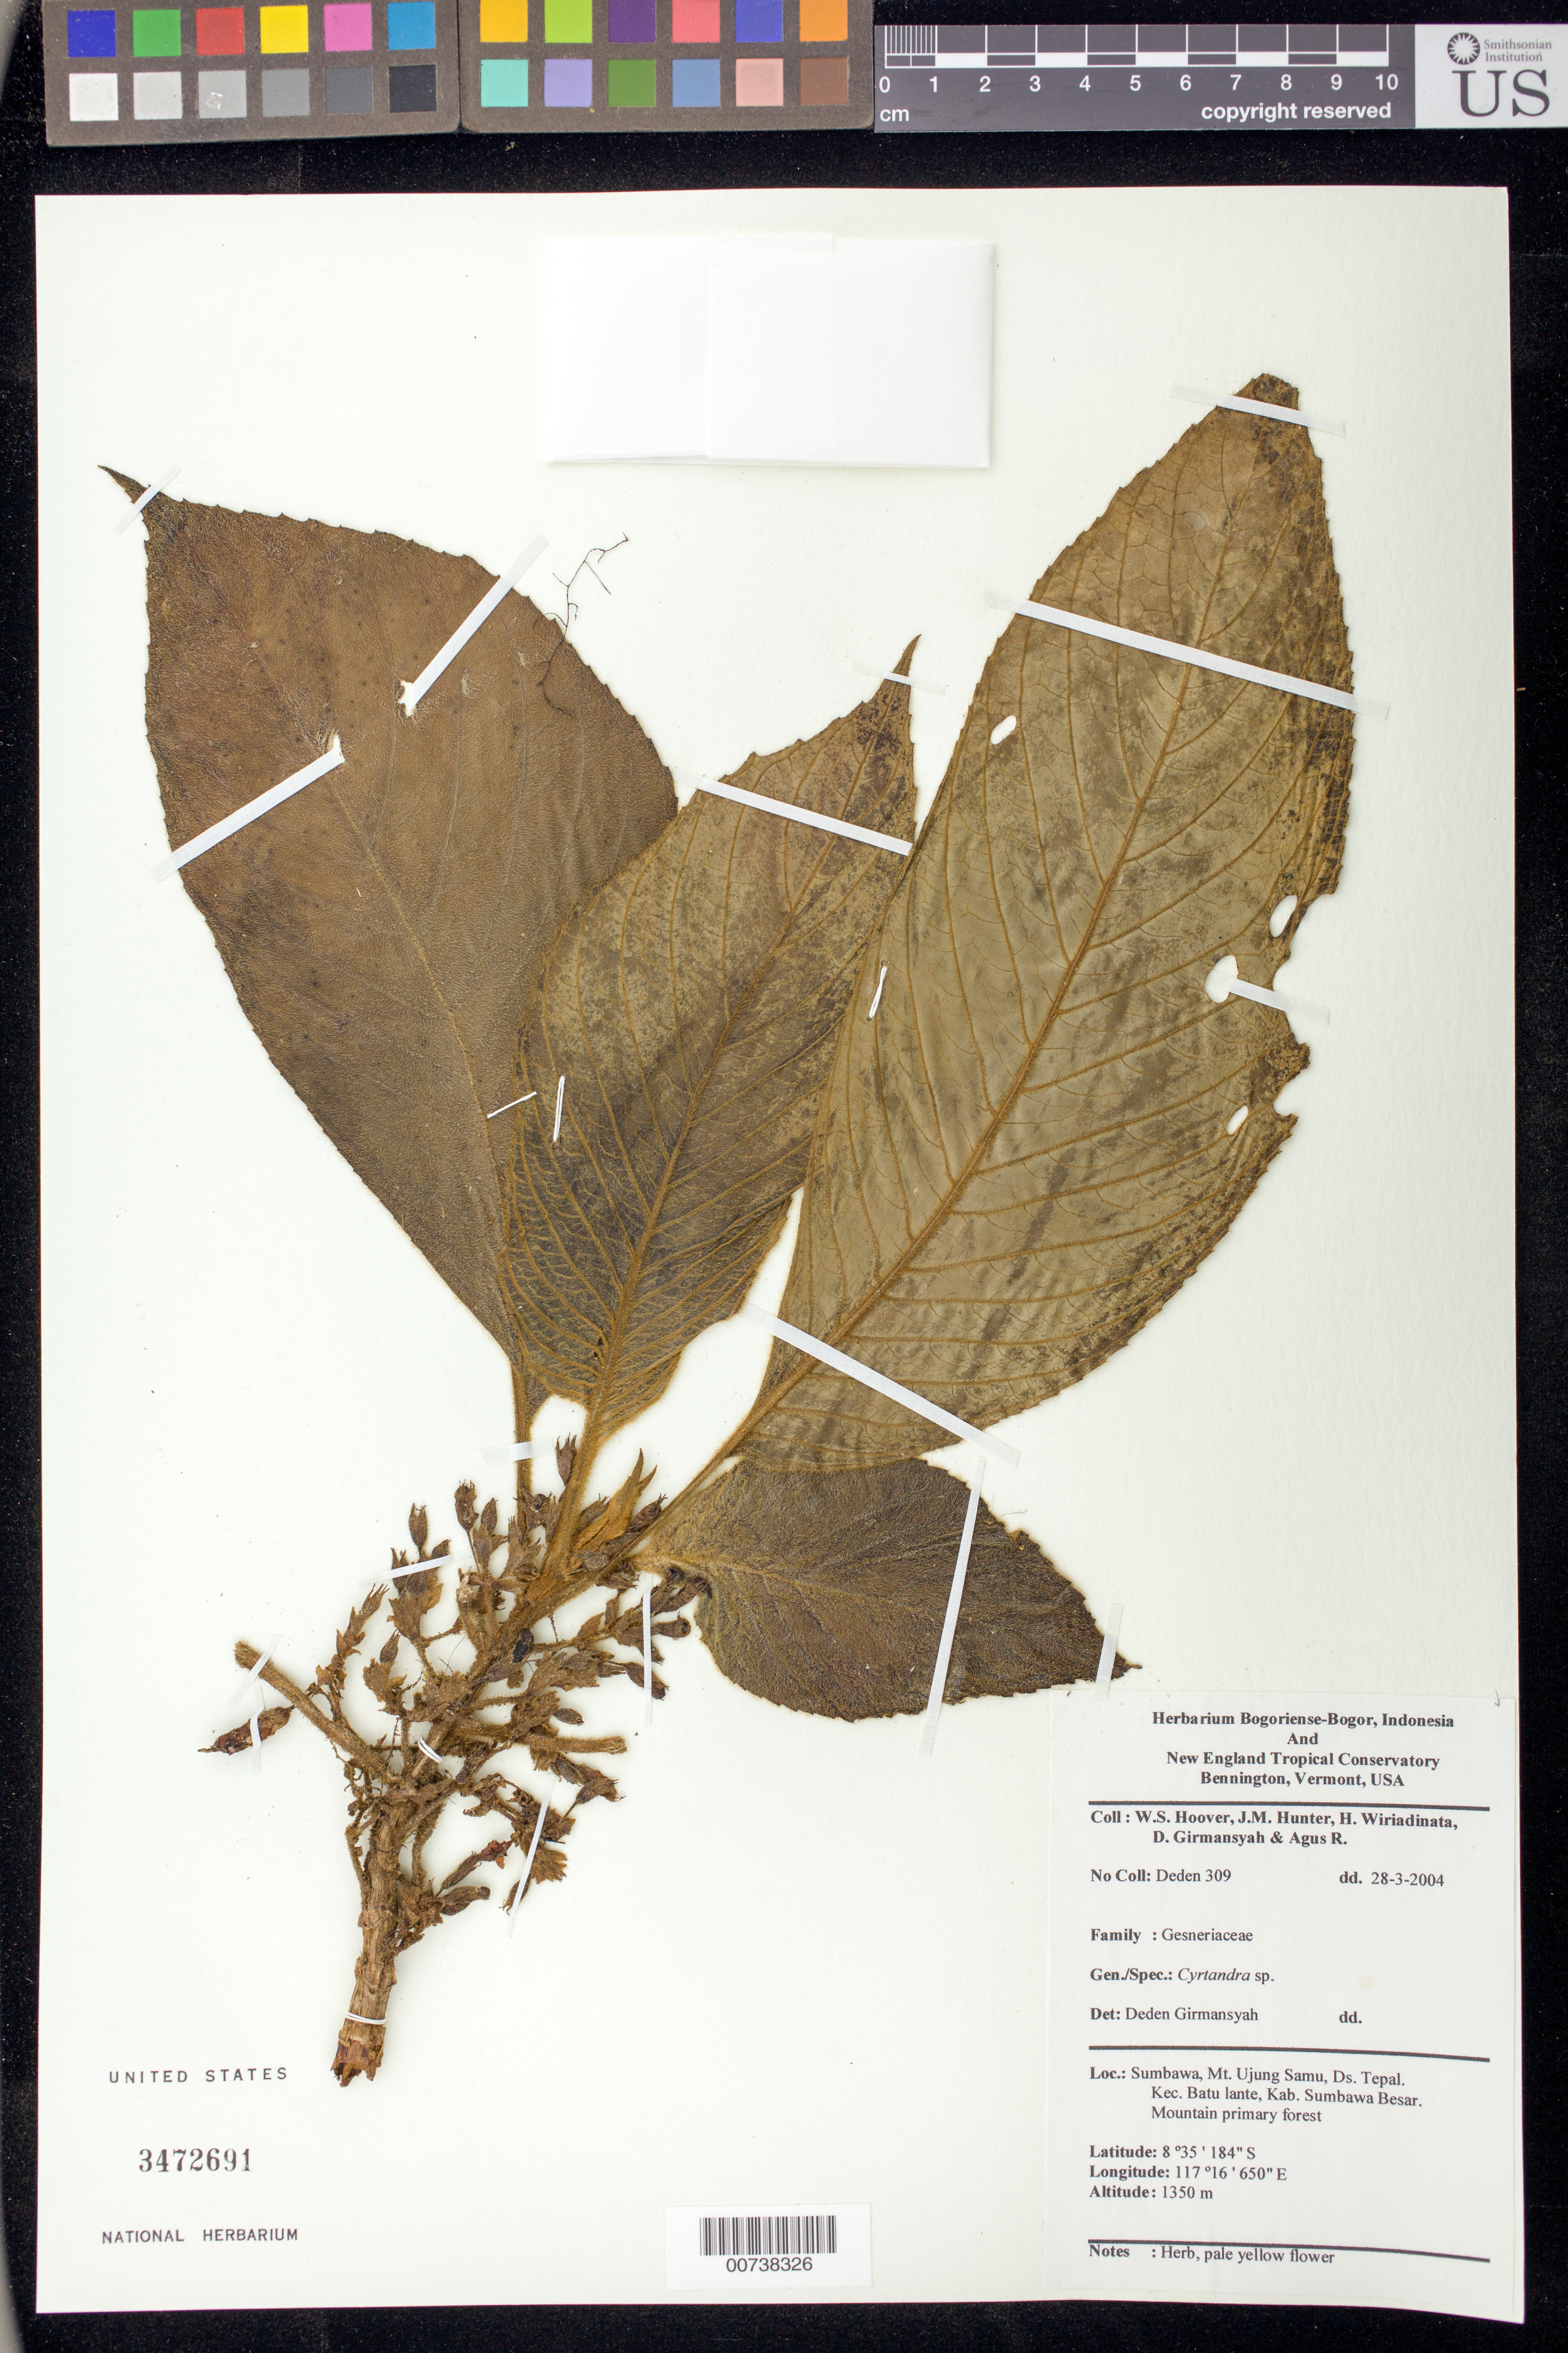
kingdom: Plantae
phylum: Tracheophyta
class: Magnoliopsida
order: Lamiales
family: Gesneriaceae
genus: Cyrtandra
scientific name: Cyrtandra sp.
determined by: Girmansyah, D.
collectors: W. S. Hoover, J. Hunter, H. Wiriadinata, D. Girmansyah & A. Ruskandi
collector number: Deden 309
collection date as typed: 28 Mar 2004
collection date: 2004-03-28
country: Indonesia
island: Sumbawa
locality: Sumbawa, Mt. Ujung Samu, Ds. Tepal, Kec. Batu lante, Kab. Sumbawa Besar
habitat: Mountain primary forest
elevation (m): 1350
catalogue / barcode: US 3472691